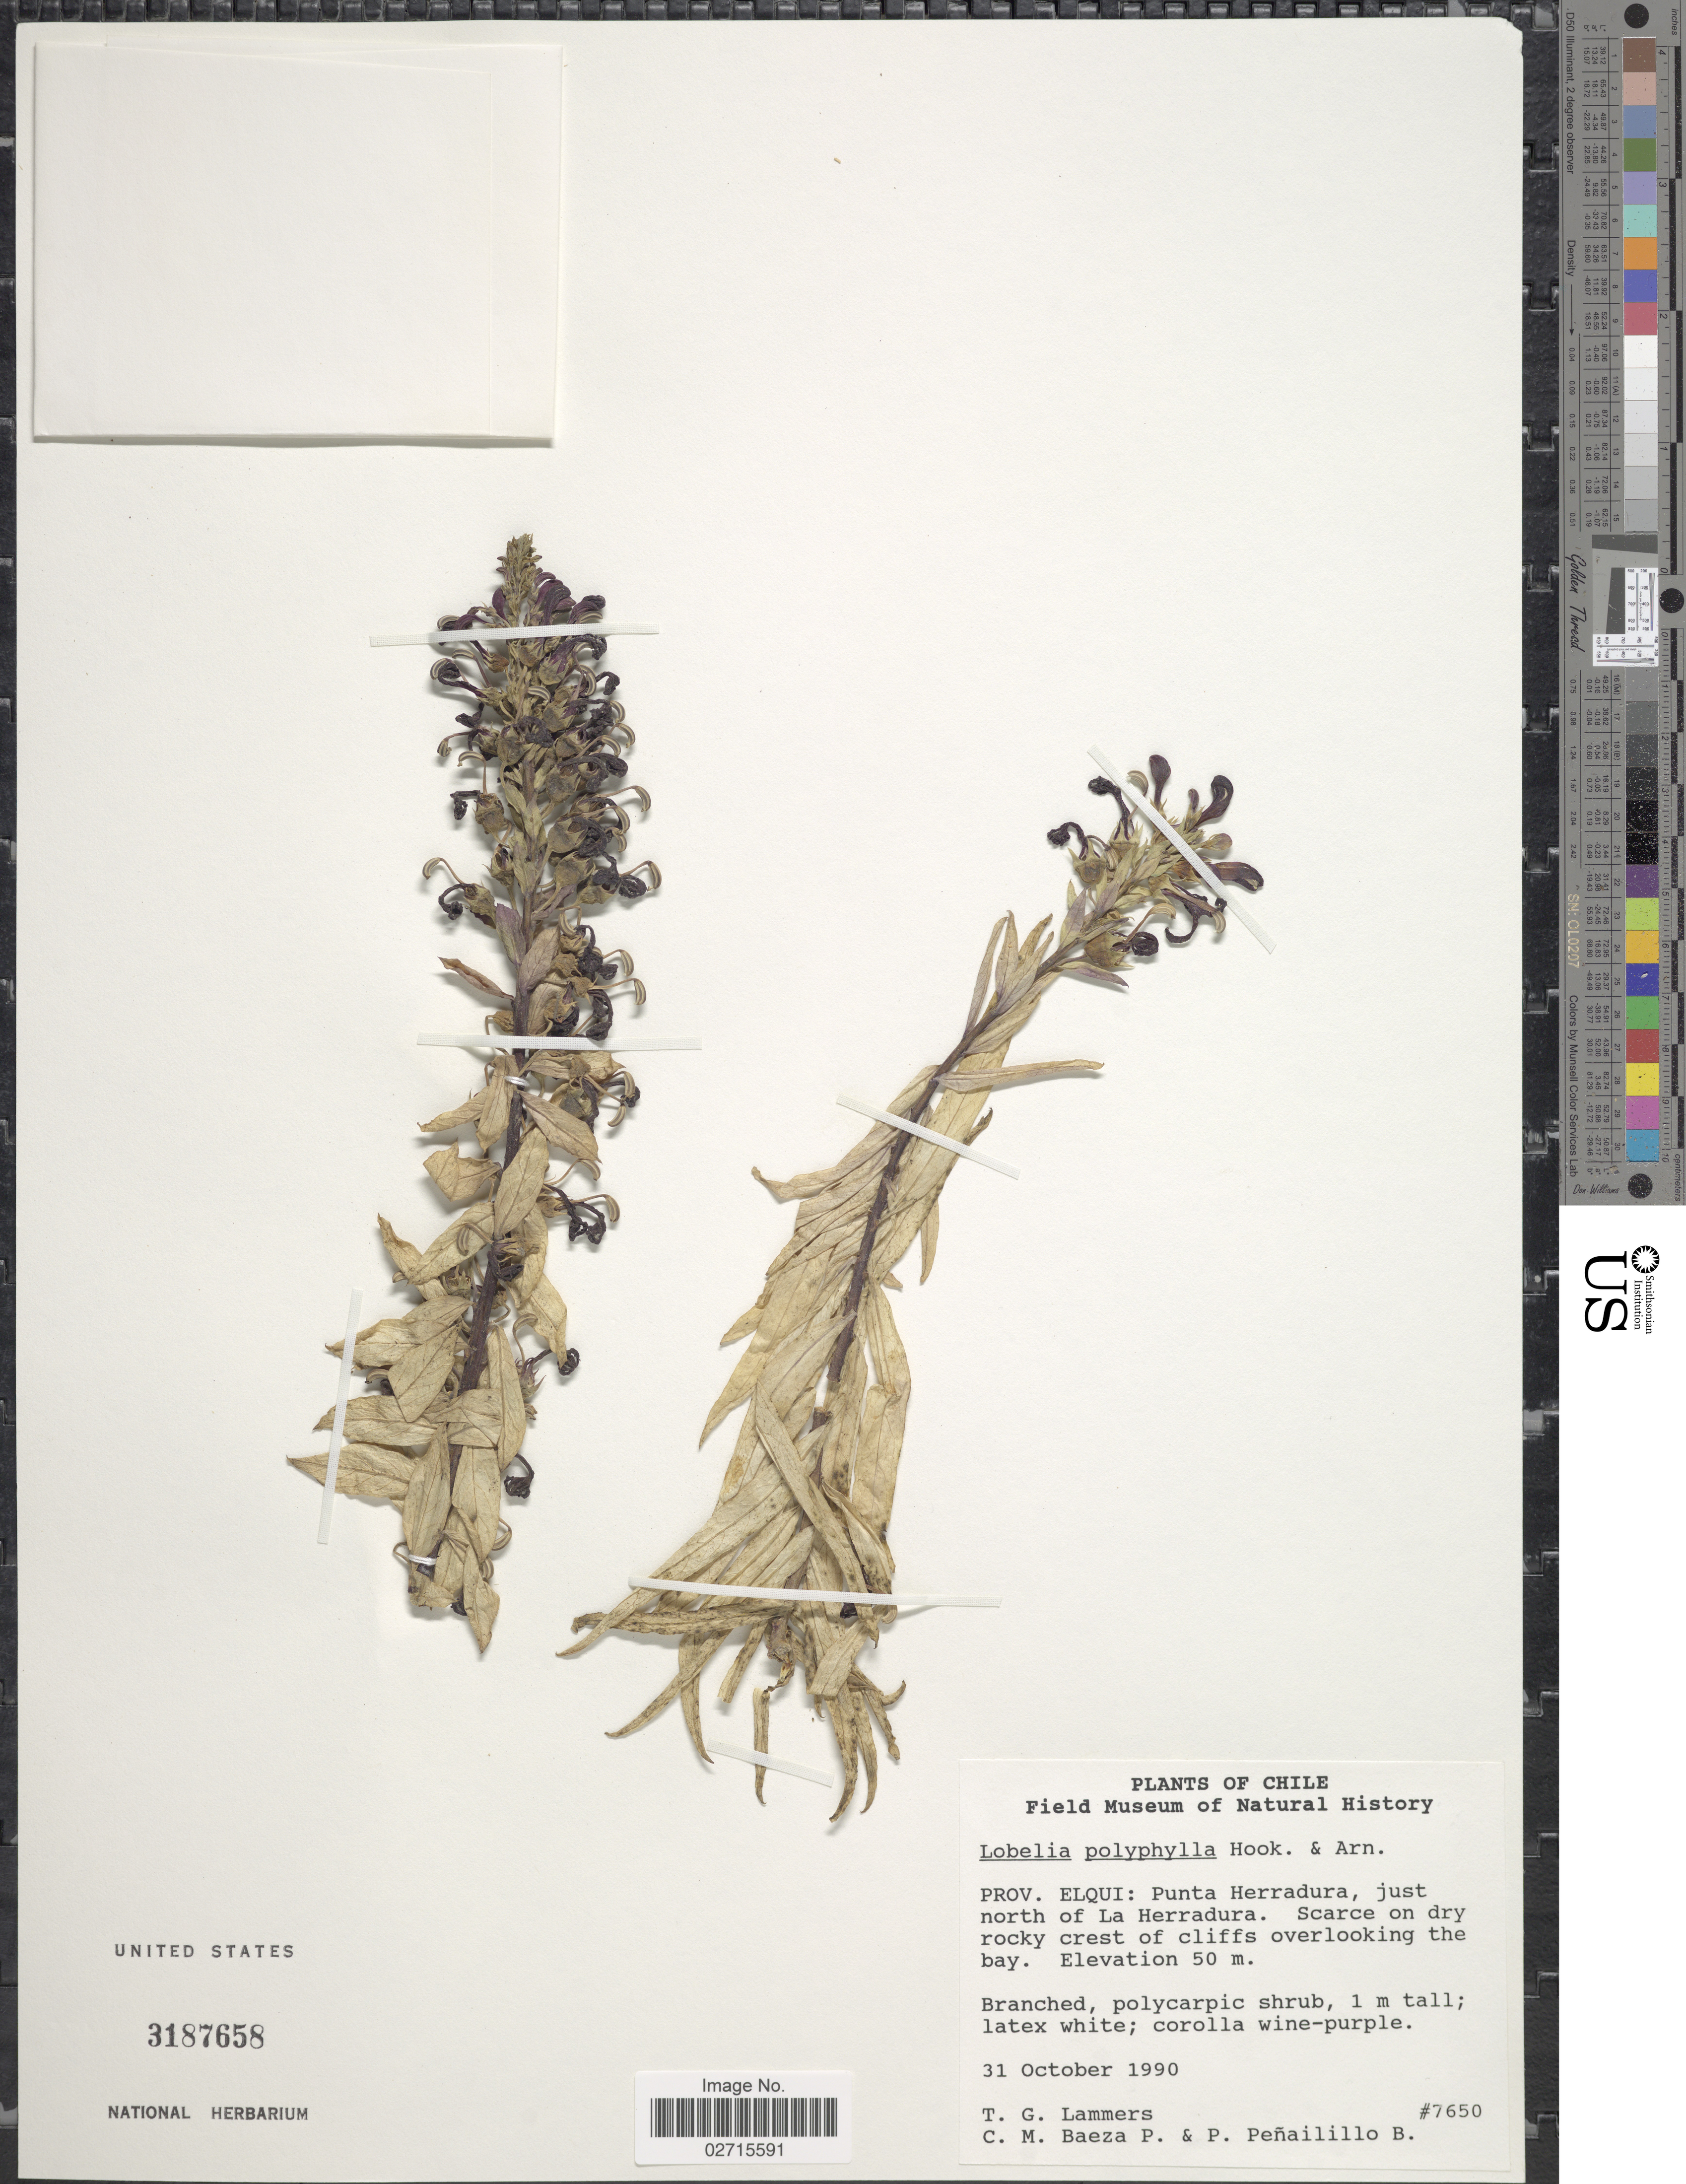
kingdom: Plantae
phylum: Tracheophyta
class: Magnoliopsida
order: Asterales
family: Campanulaceae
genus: Lobelia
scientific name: Lobelia polyphylla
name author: Hook. & Arn.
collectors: T. Lammers, C. Baeza & P. Peñailillo B.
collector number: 7650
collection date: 1990-10-31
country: Chile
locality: Prov. Elqui: Punta Herradura, just north of La Herradura, Scarce on dry rocky crest of cliffs overlooking the bay.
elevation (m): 50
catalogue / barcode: US 3187658